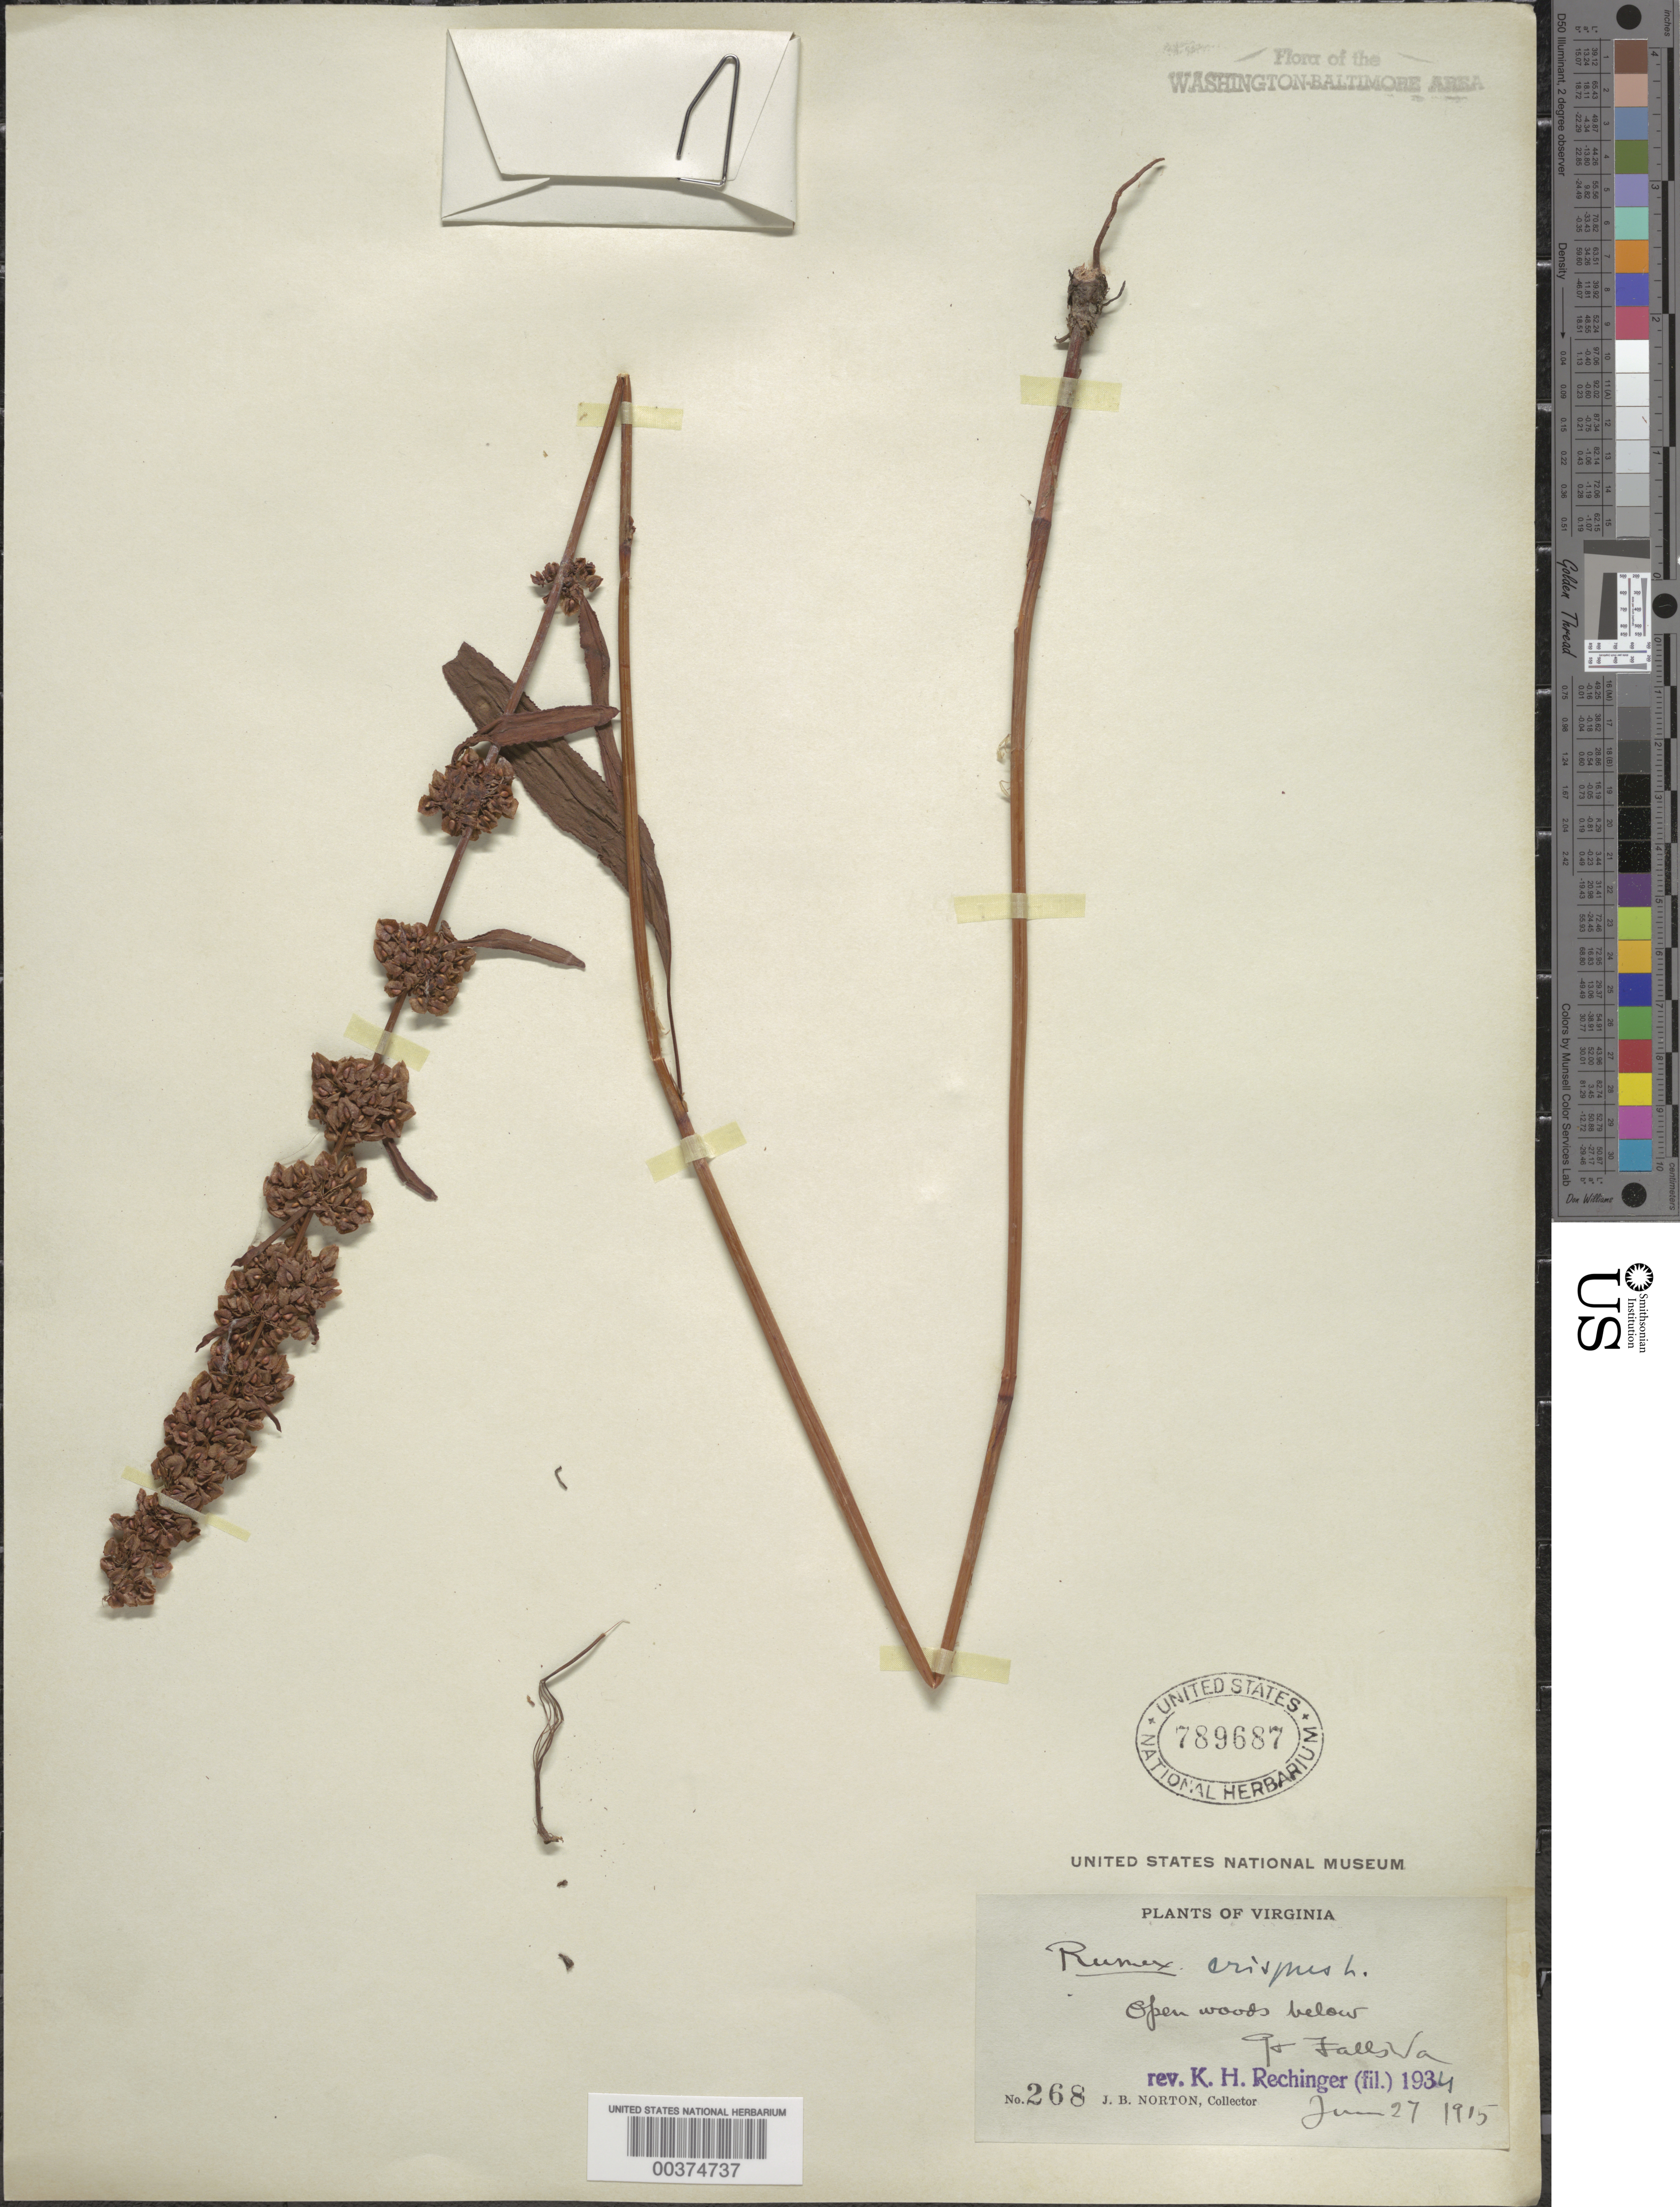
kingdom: Plantae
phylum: Tracheophyta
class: Magnoliopsida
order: Caryophyllales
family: Polygonaceae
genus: Rumex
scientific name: Rumex crispus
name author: L.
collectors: J. Norton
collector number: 268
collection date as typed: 27 Jun 1915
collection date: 1915-06-27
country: United States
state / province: Virginia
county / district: Fairfax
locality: Great Falls C. and O. Canal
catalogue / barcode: US 789687